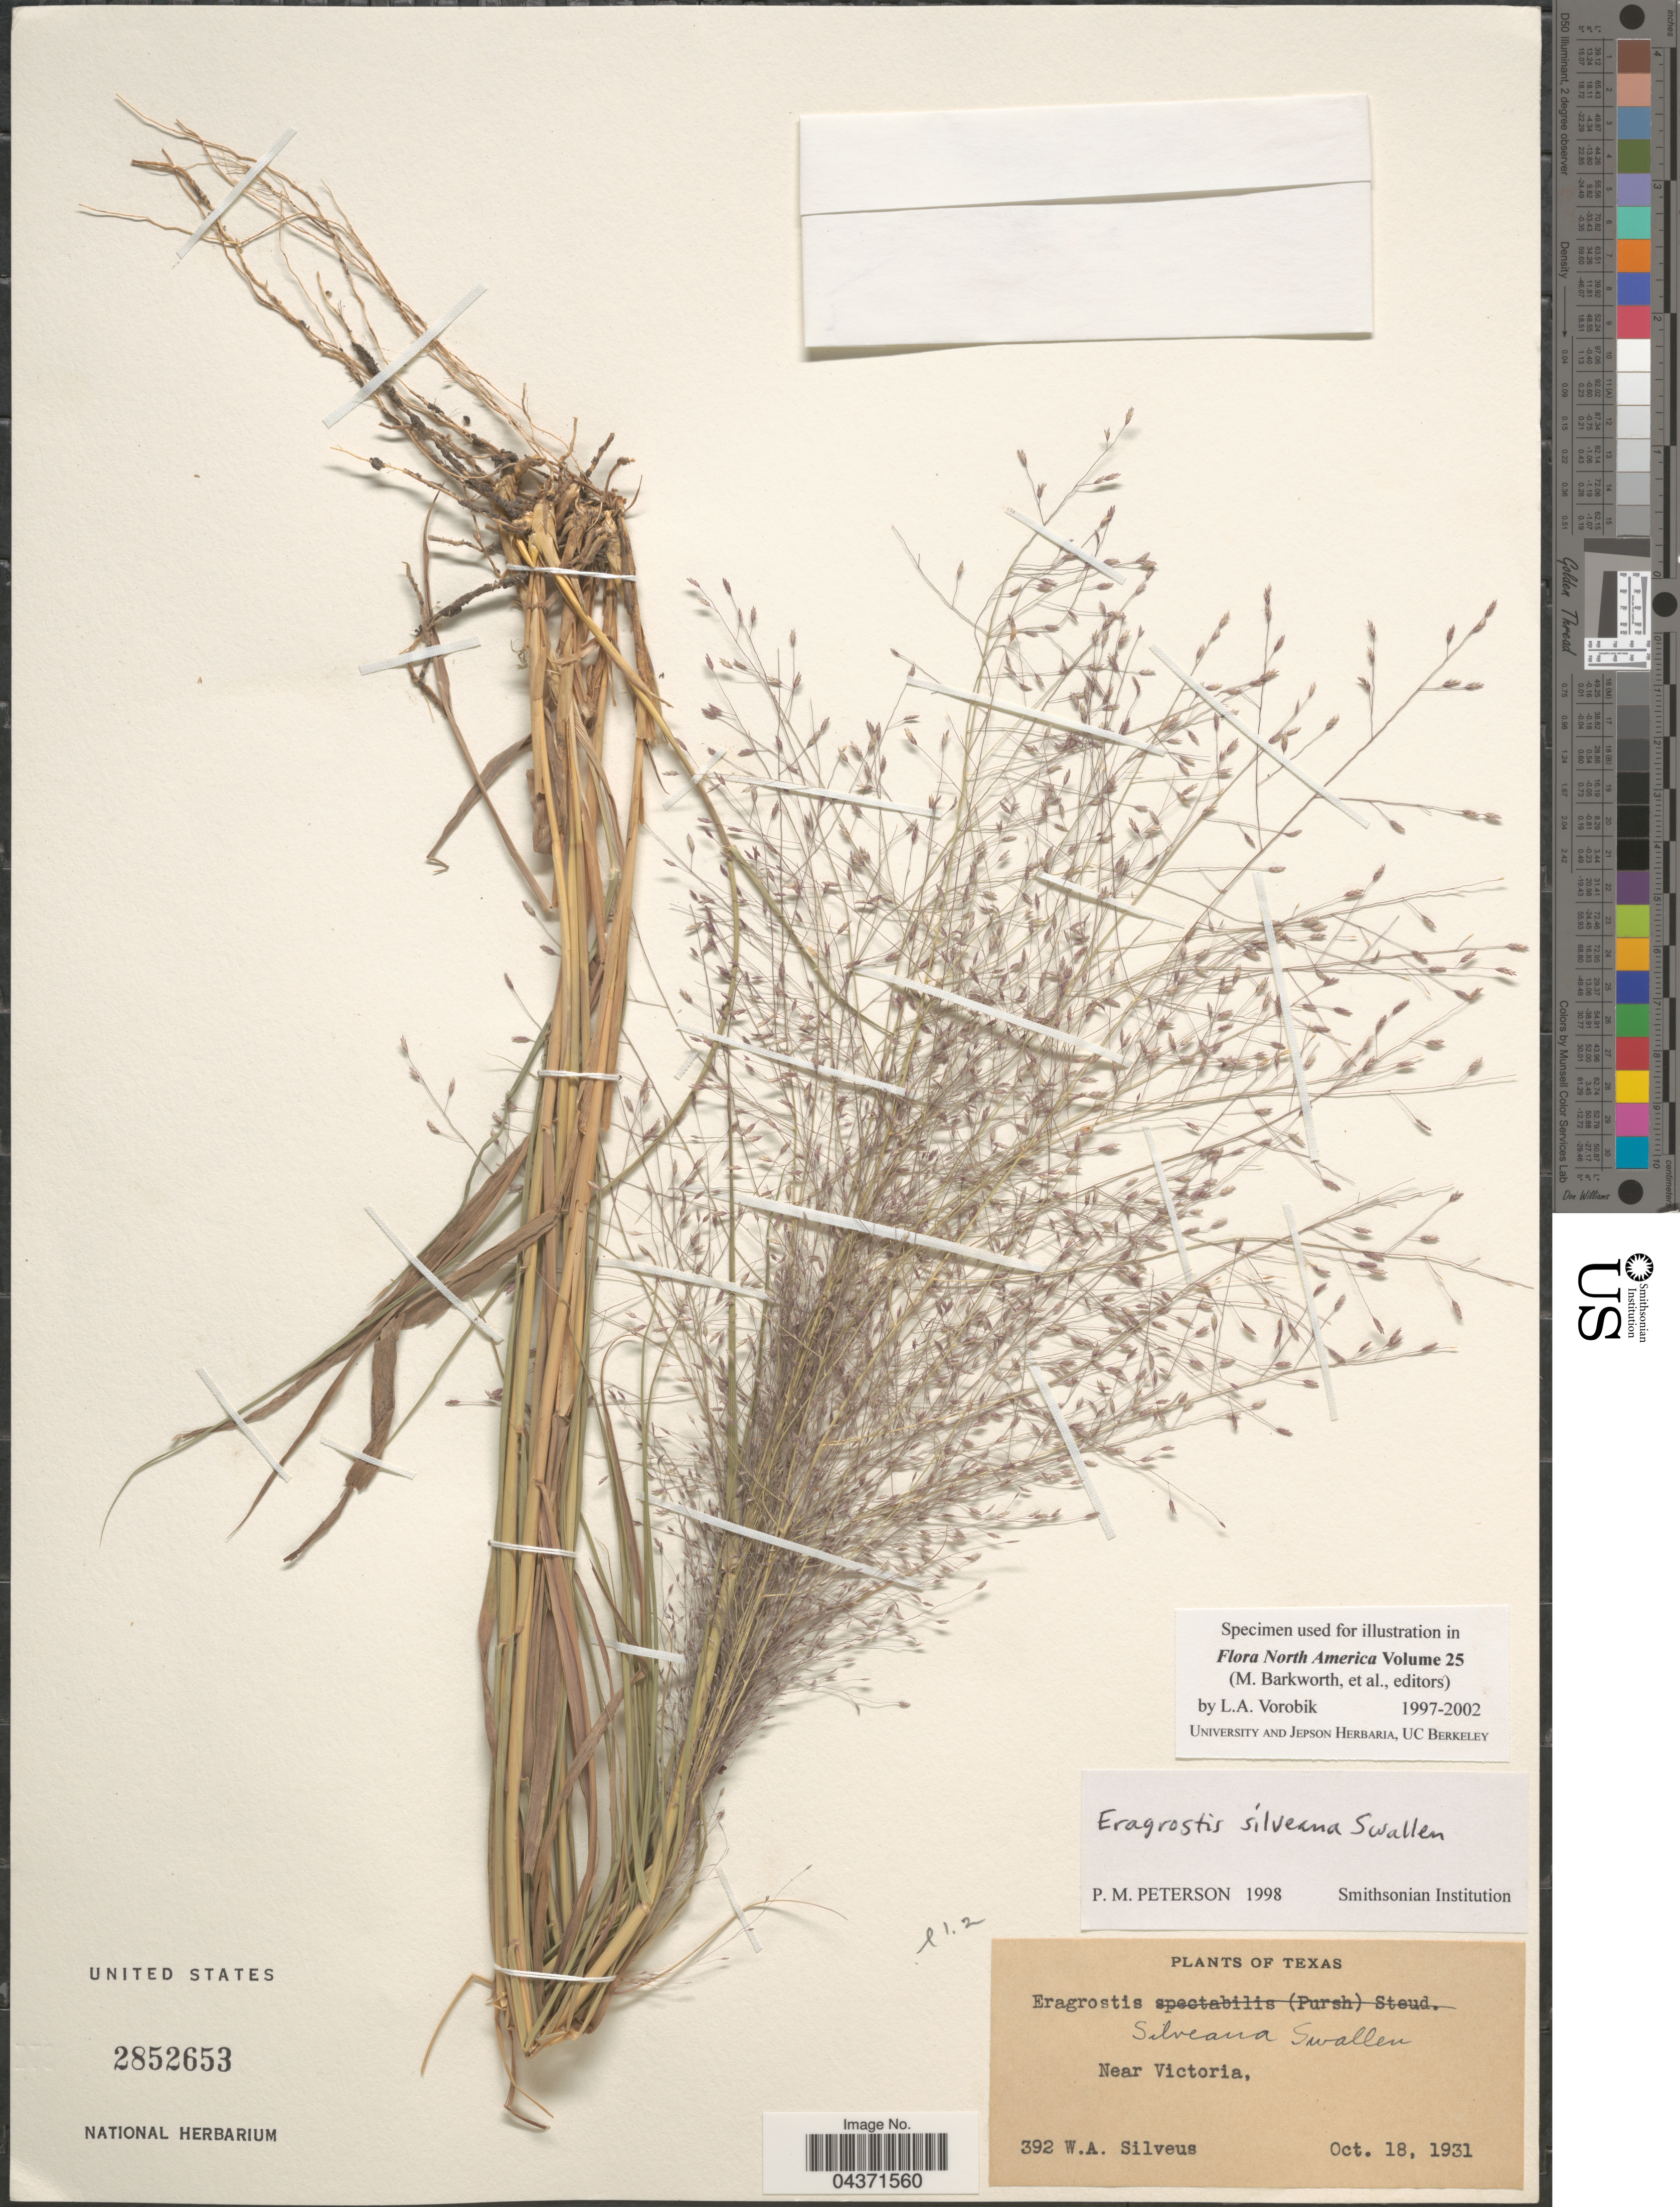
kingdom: Plantae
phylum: Tracheophyta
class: Liliopsida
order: Poales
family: Poaceae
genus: Eragrostis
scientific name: Eragrostis silveana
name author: Swallen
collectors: W. Silveus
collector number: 392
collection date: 1931-10-18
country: United States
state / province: Texas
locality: Near Victoria.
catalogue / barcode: US 2852653